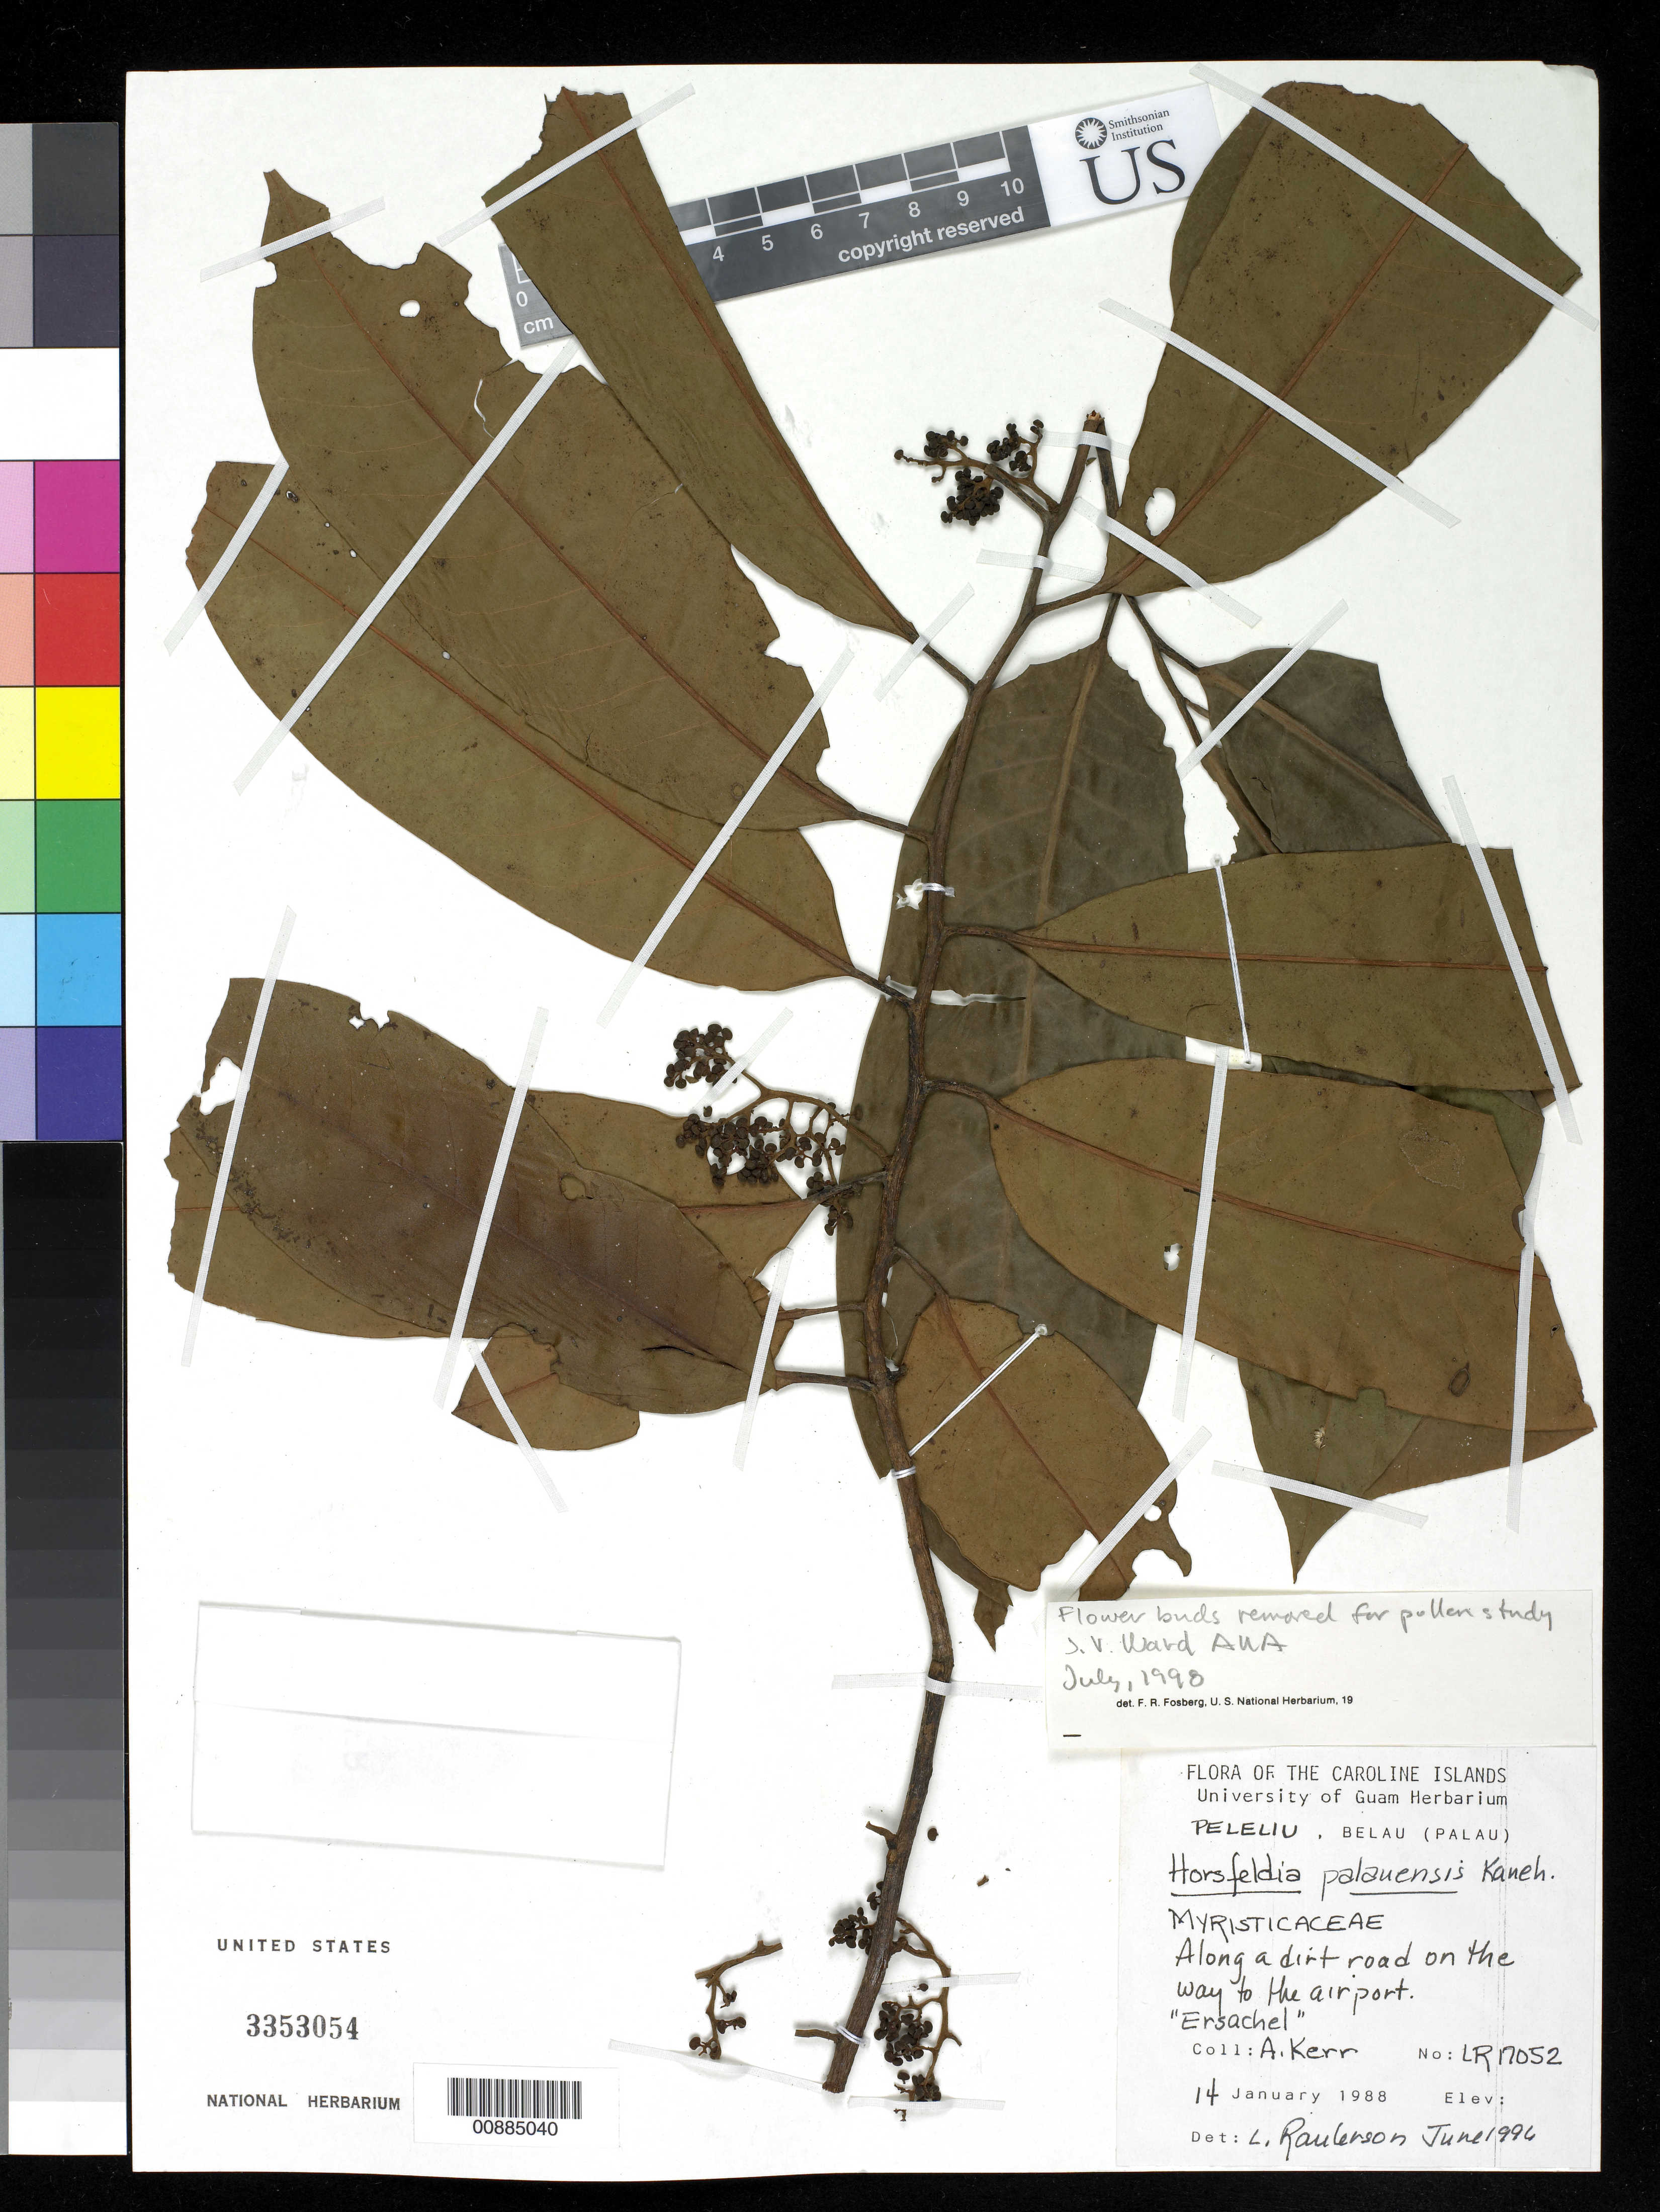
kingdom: Plantae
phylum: Tracheophyta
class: Magnoliopsida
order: Magnoliales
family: Myristicaceae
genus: Horsfieldia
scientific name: Horsfieldia palauensis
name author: Kaneh.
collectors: A. Kerr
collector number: LR 17052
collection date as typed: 14 Jan 1988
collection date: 1988-01-14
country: Palau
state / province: Peleliu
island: Beliliou [Peleliu]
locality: Belau (Palau)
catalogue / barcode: US 3353054